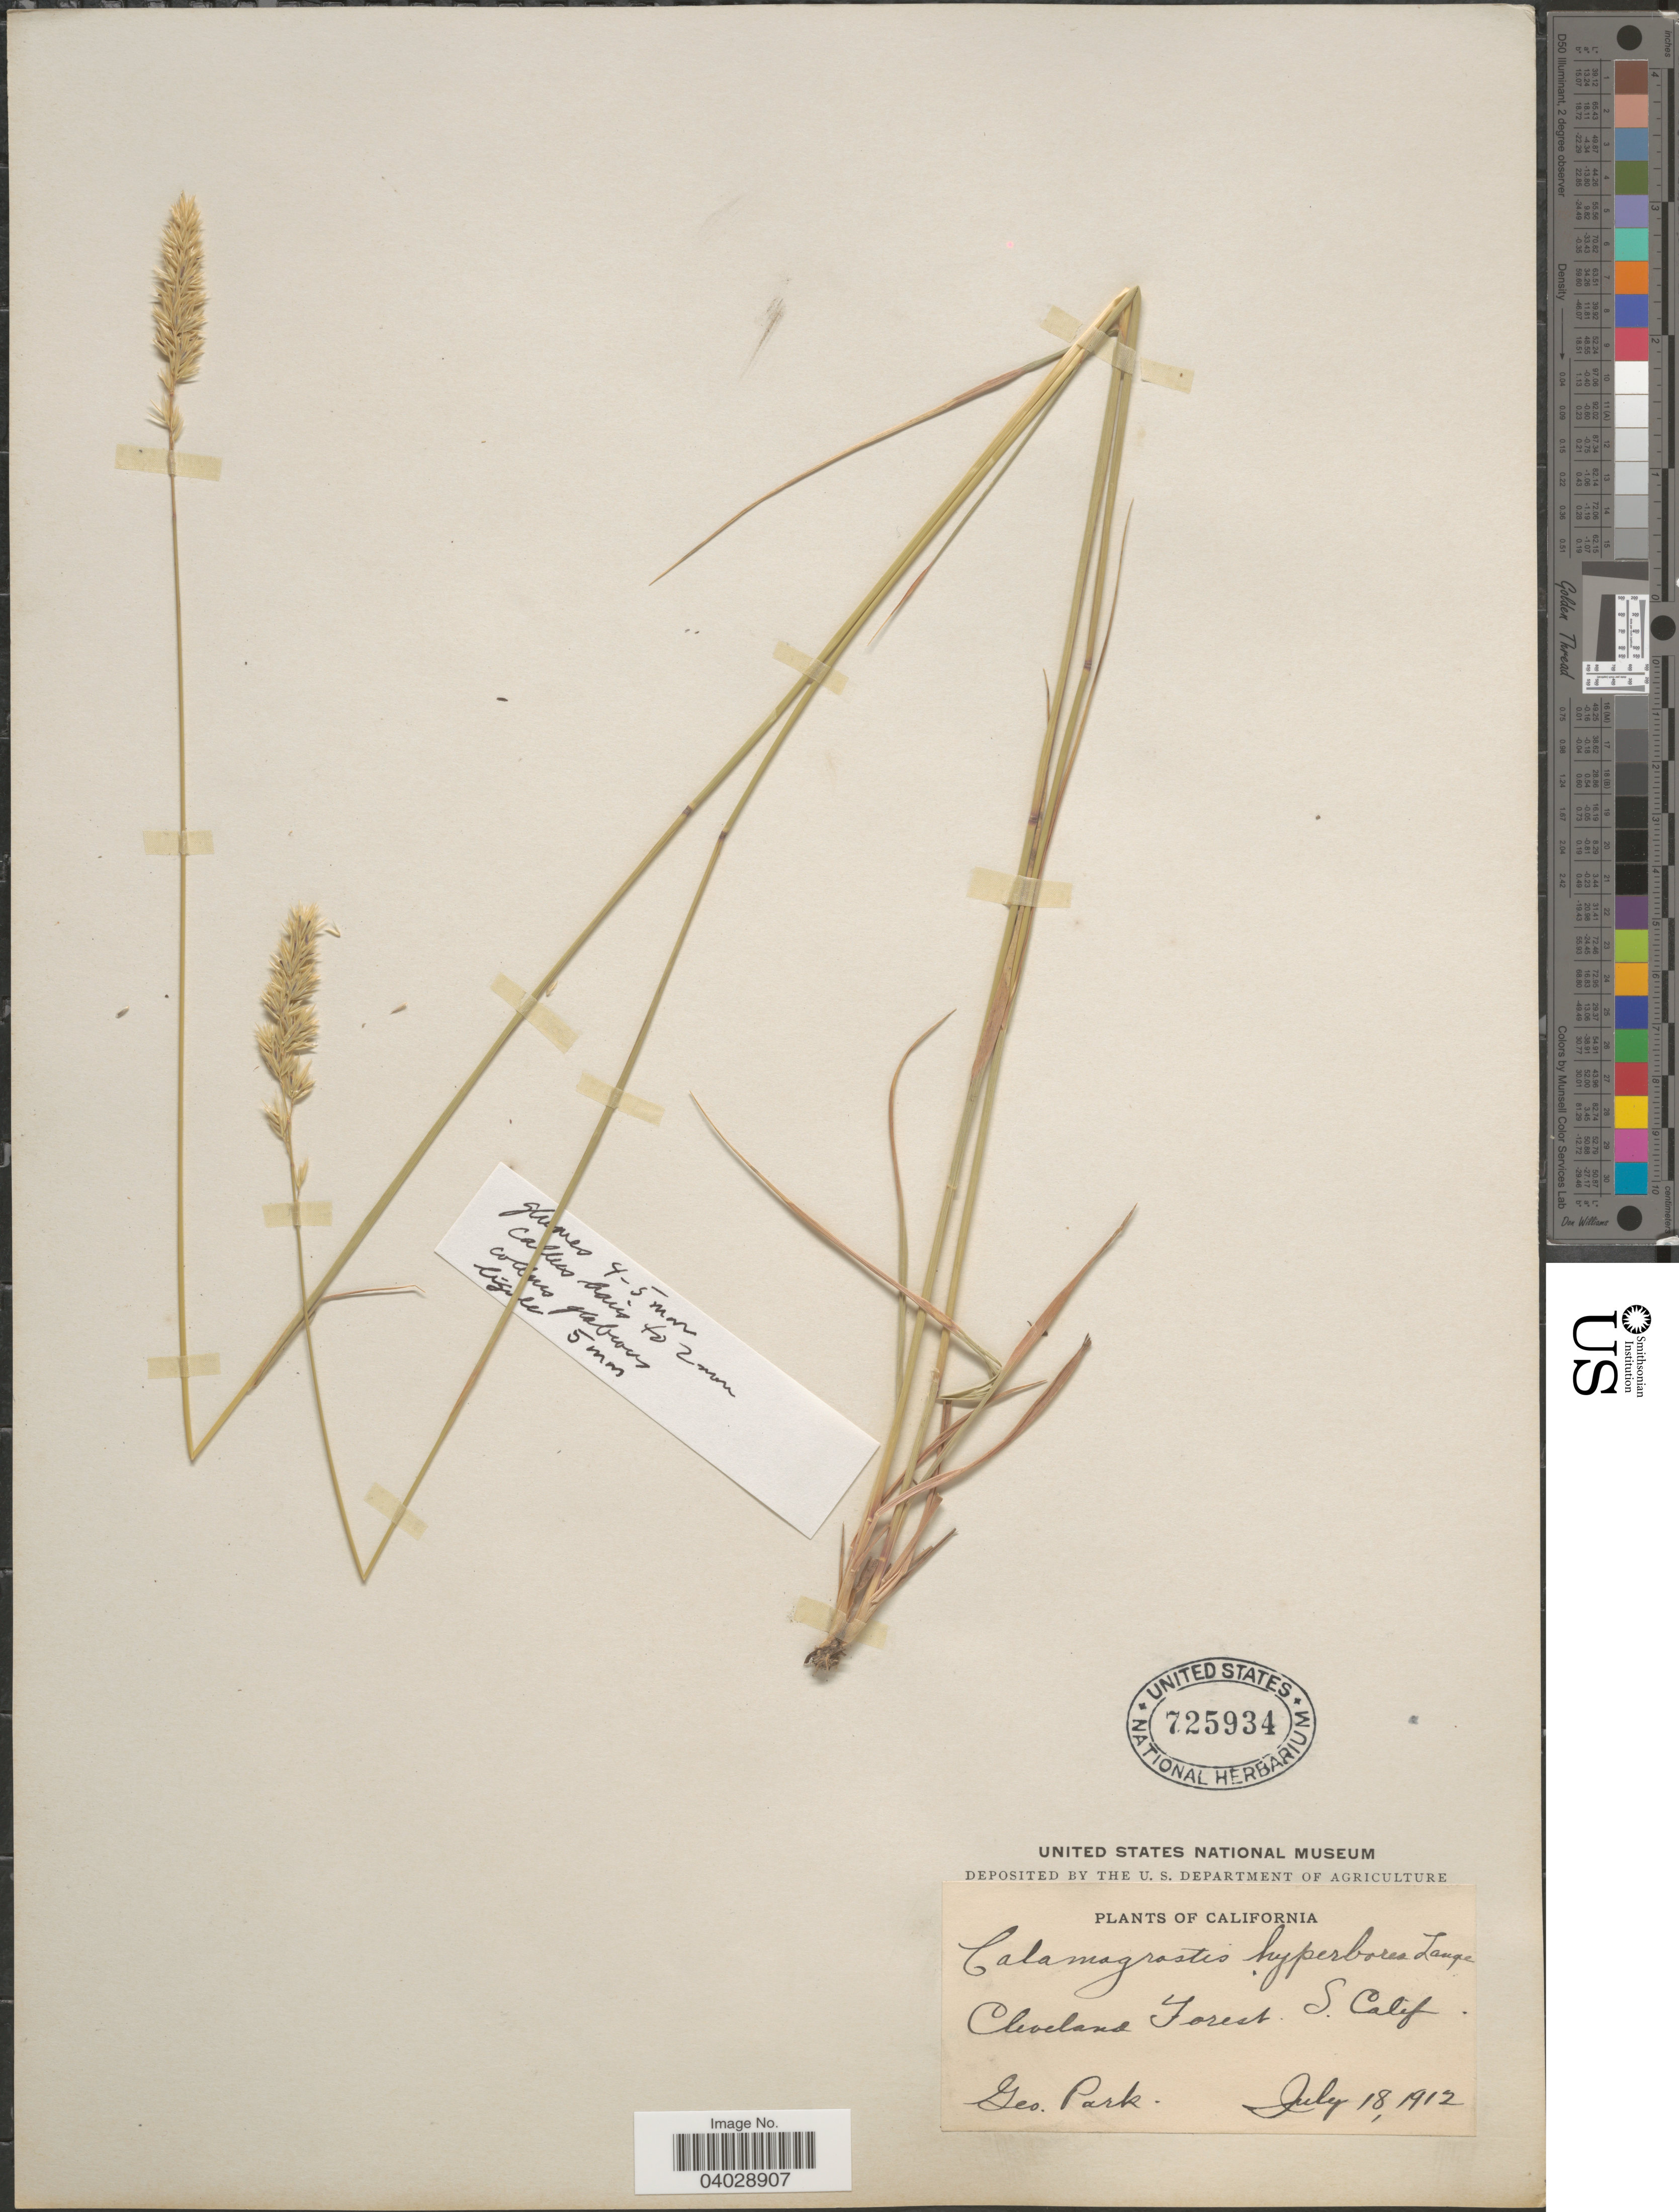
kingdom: Plantae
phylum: Tracheophyta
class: Liliopsida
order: Poales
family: Poaceae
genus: Calamagrostis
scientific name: Calamagrostis koelerioides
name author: Vasey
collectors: G. Park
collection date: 1912-07-18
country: United States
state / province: California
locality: Cleveland Forest, S. Calif. Geo. Park.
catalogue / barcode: US 725934